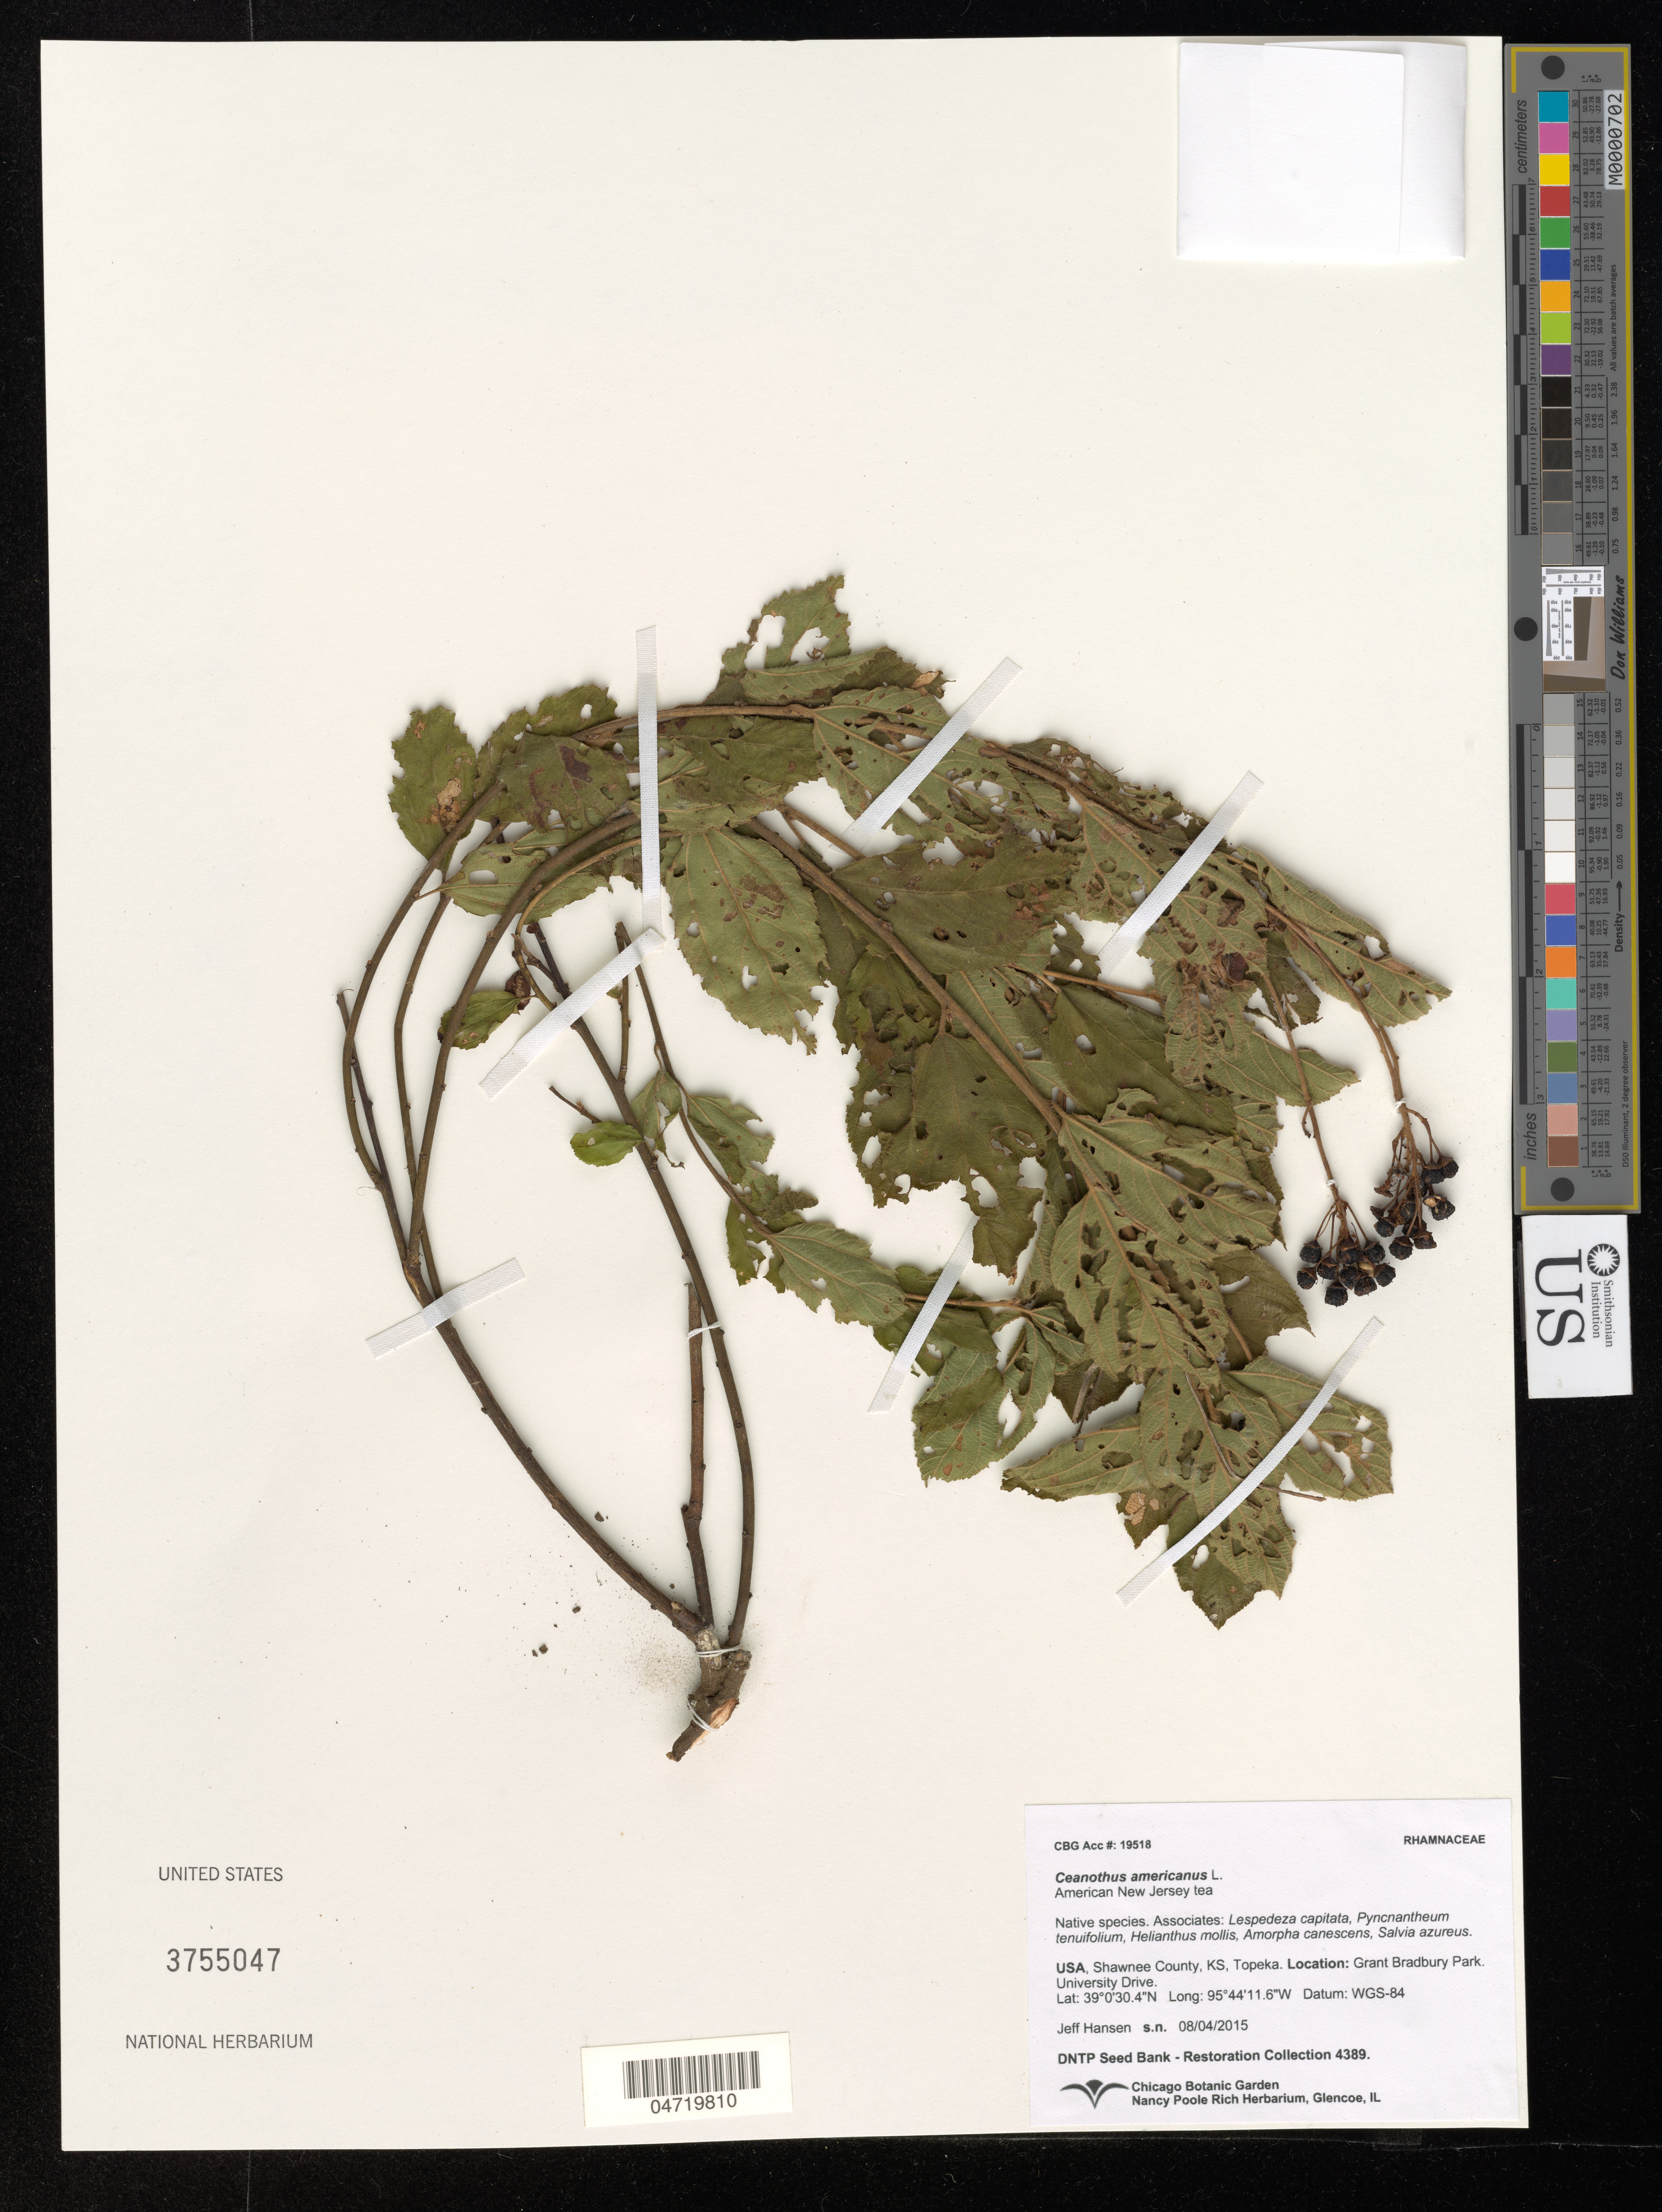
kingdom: Plantae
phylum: Tracheophyta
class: Magnoliopsida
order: Rosales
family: Rhamnaceae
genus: Ceanothus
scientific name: Ceanothus americanus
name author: L.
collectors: J. Hansen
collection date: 2015-08-04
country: United States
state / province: Kansas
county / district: Shawnee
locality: Shawnee County, KS, Topeka. Grant Bradbury Park. University Dr.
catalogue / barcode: US 3755047